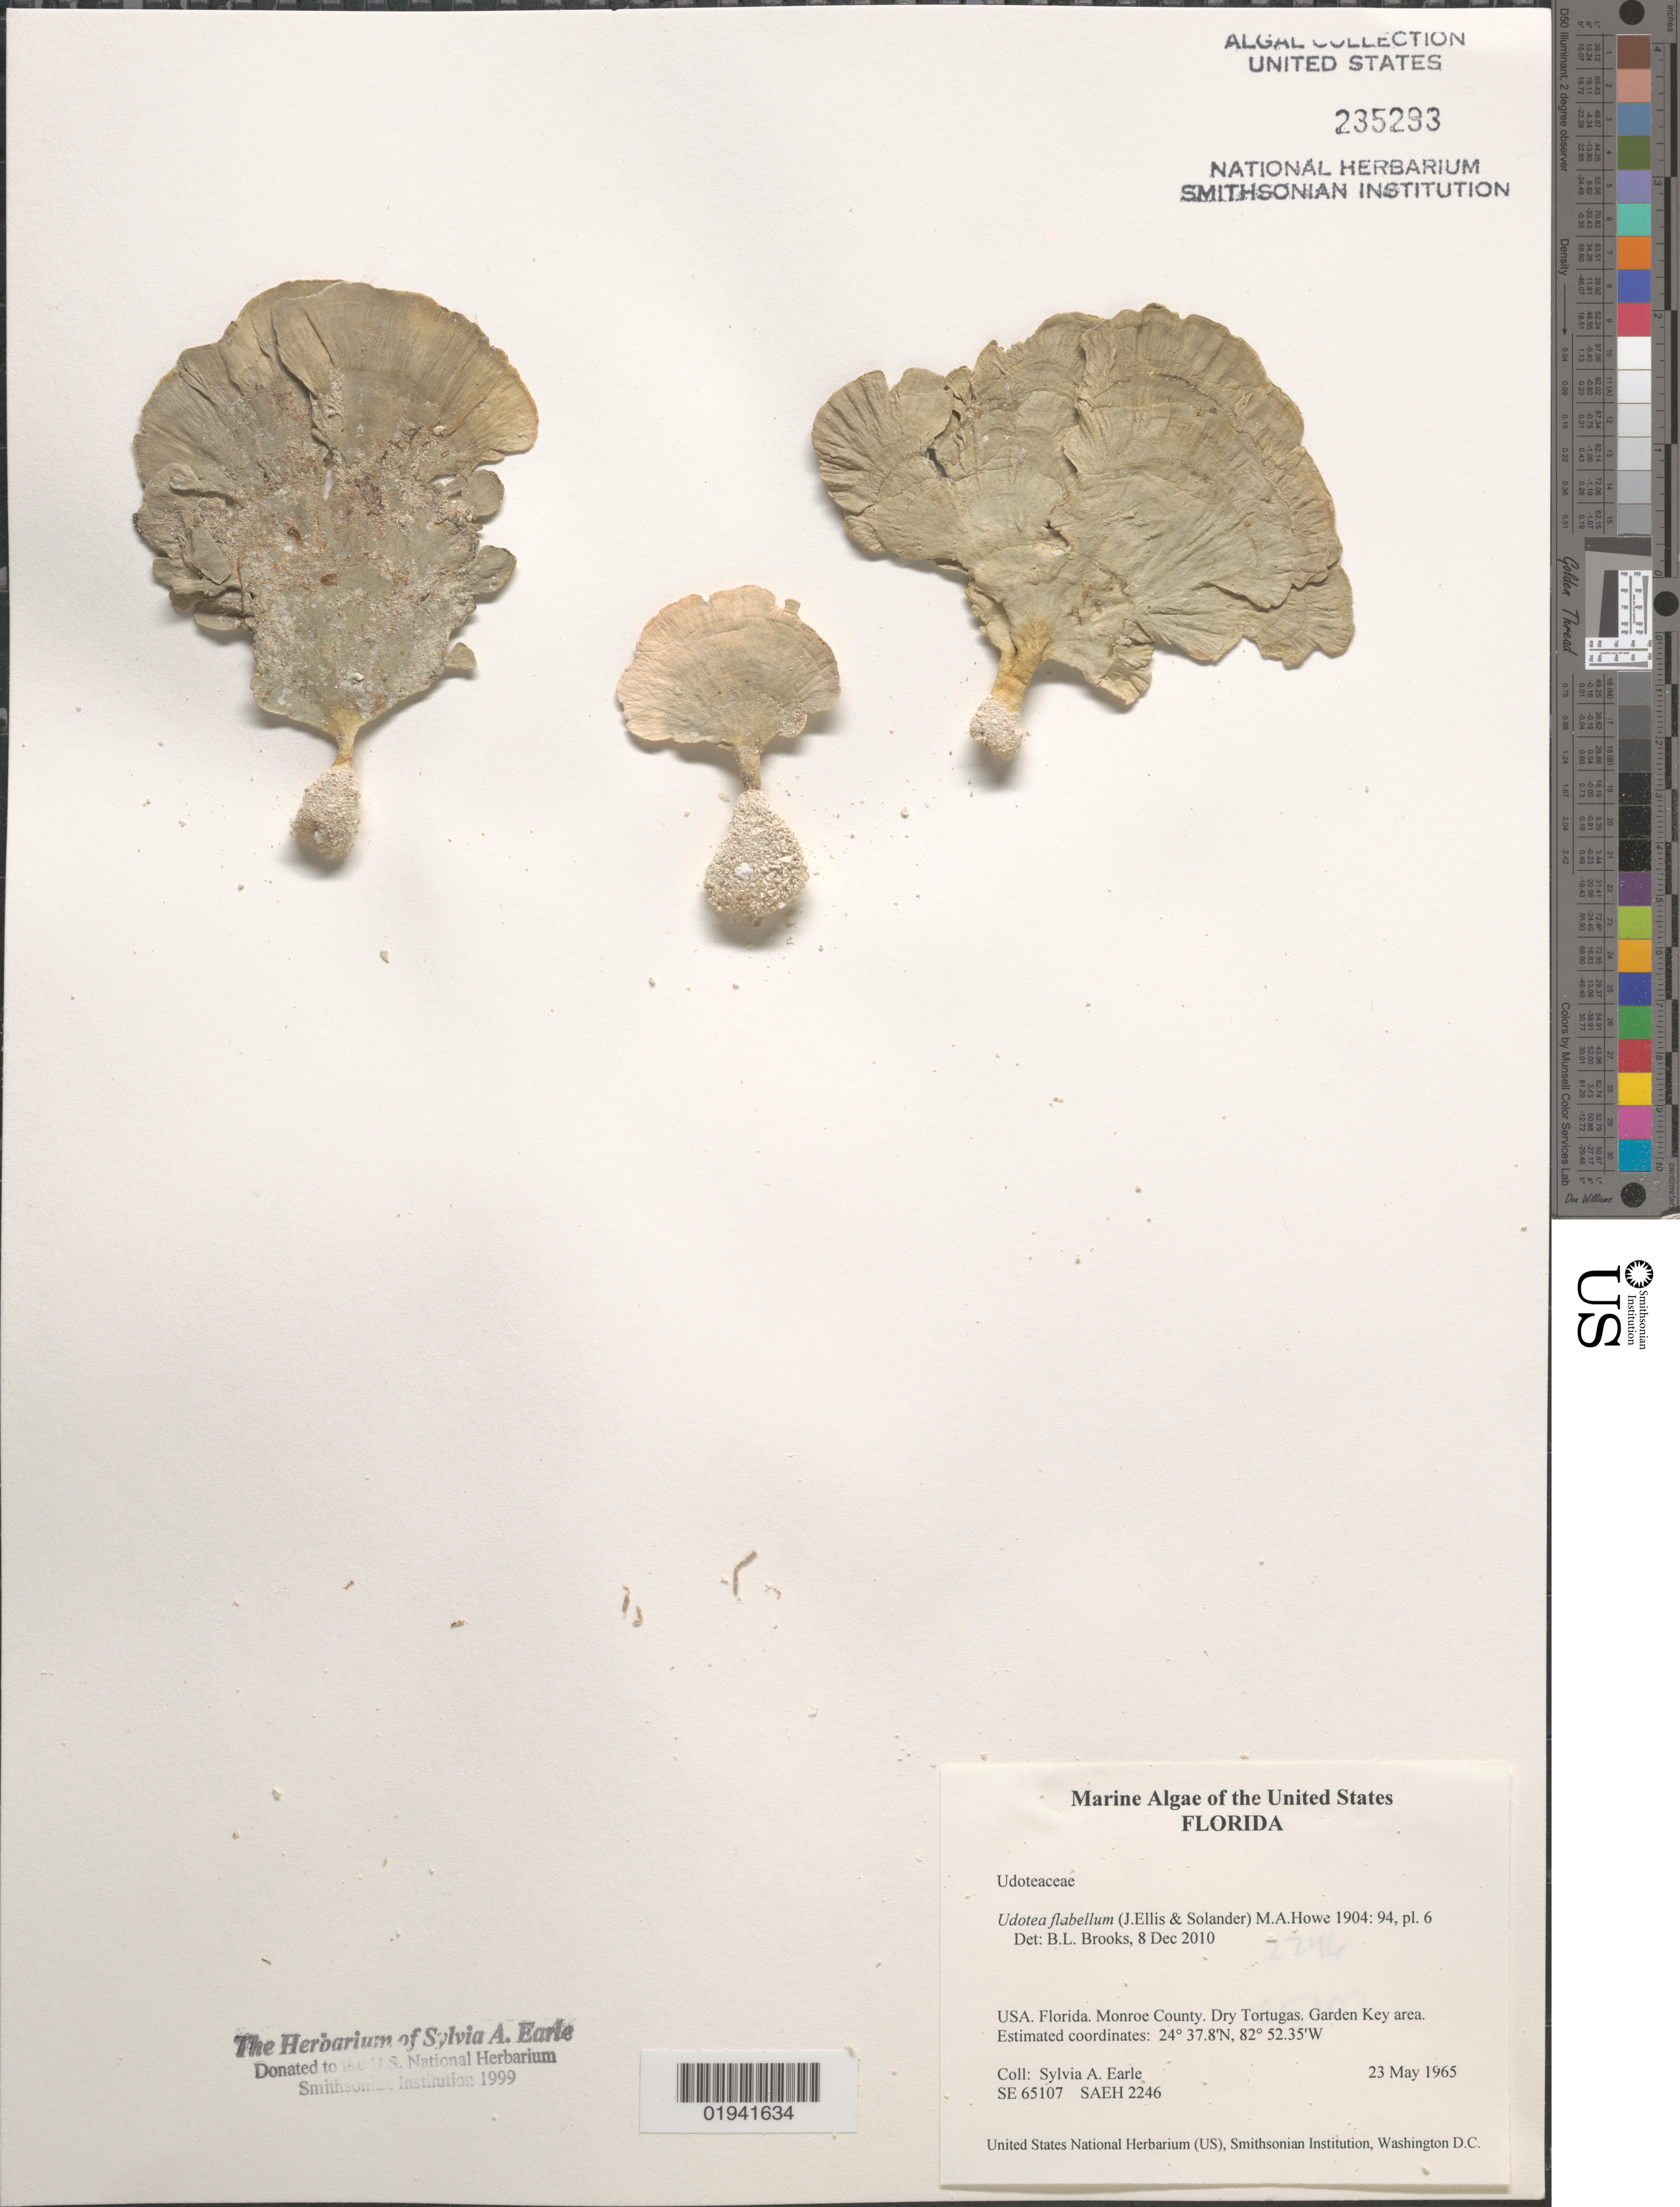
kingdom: Plantae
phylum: Chlorophyta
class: Ulvophyceae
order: Bryopsidales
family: Udoteaceae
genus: Udotea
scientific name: Udotea flabellum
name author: (J. Ellis & Sol.) M. Howe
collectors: S. A. Earle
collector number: SE65107/SAEH2246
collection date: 1965-05-23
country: United States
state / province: Florida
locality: Monroe County. Dry Tortugas. Garden Key area.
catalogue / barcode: US 235293